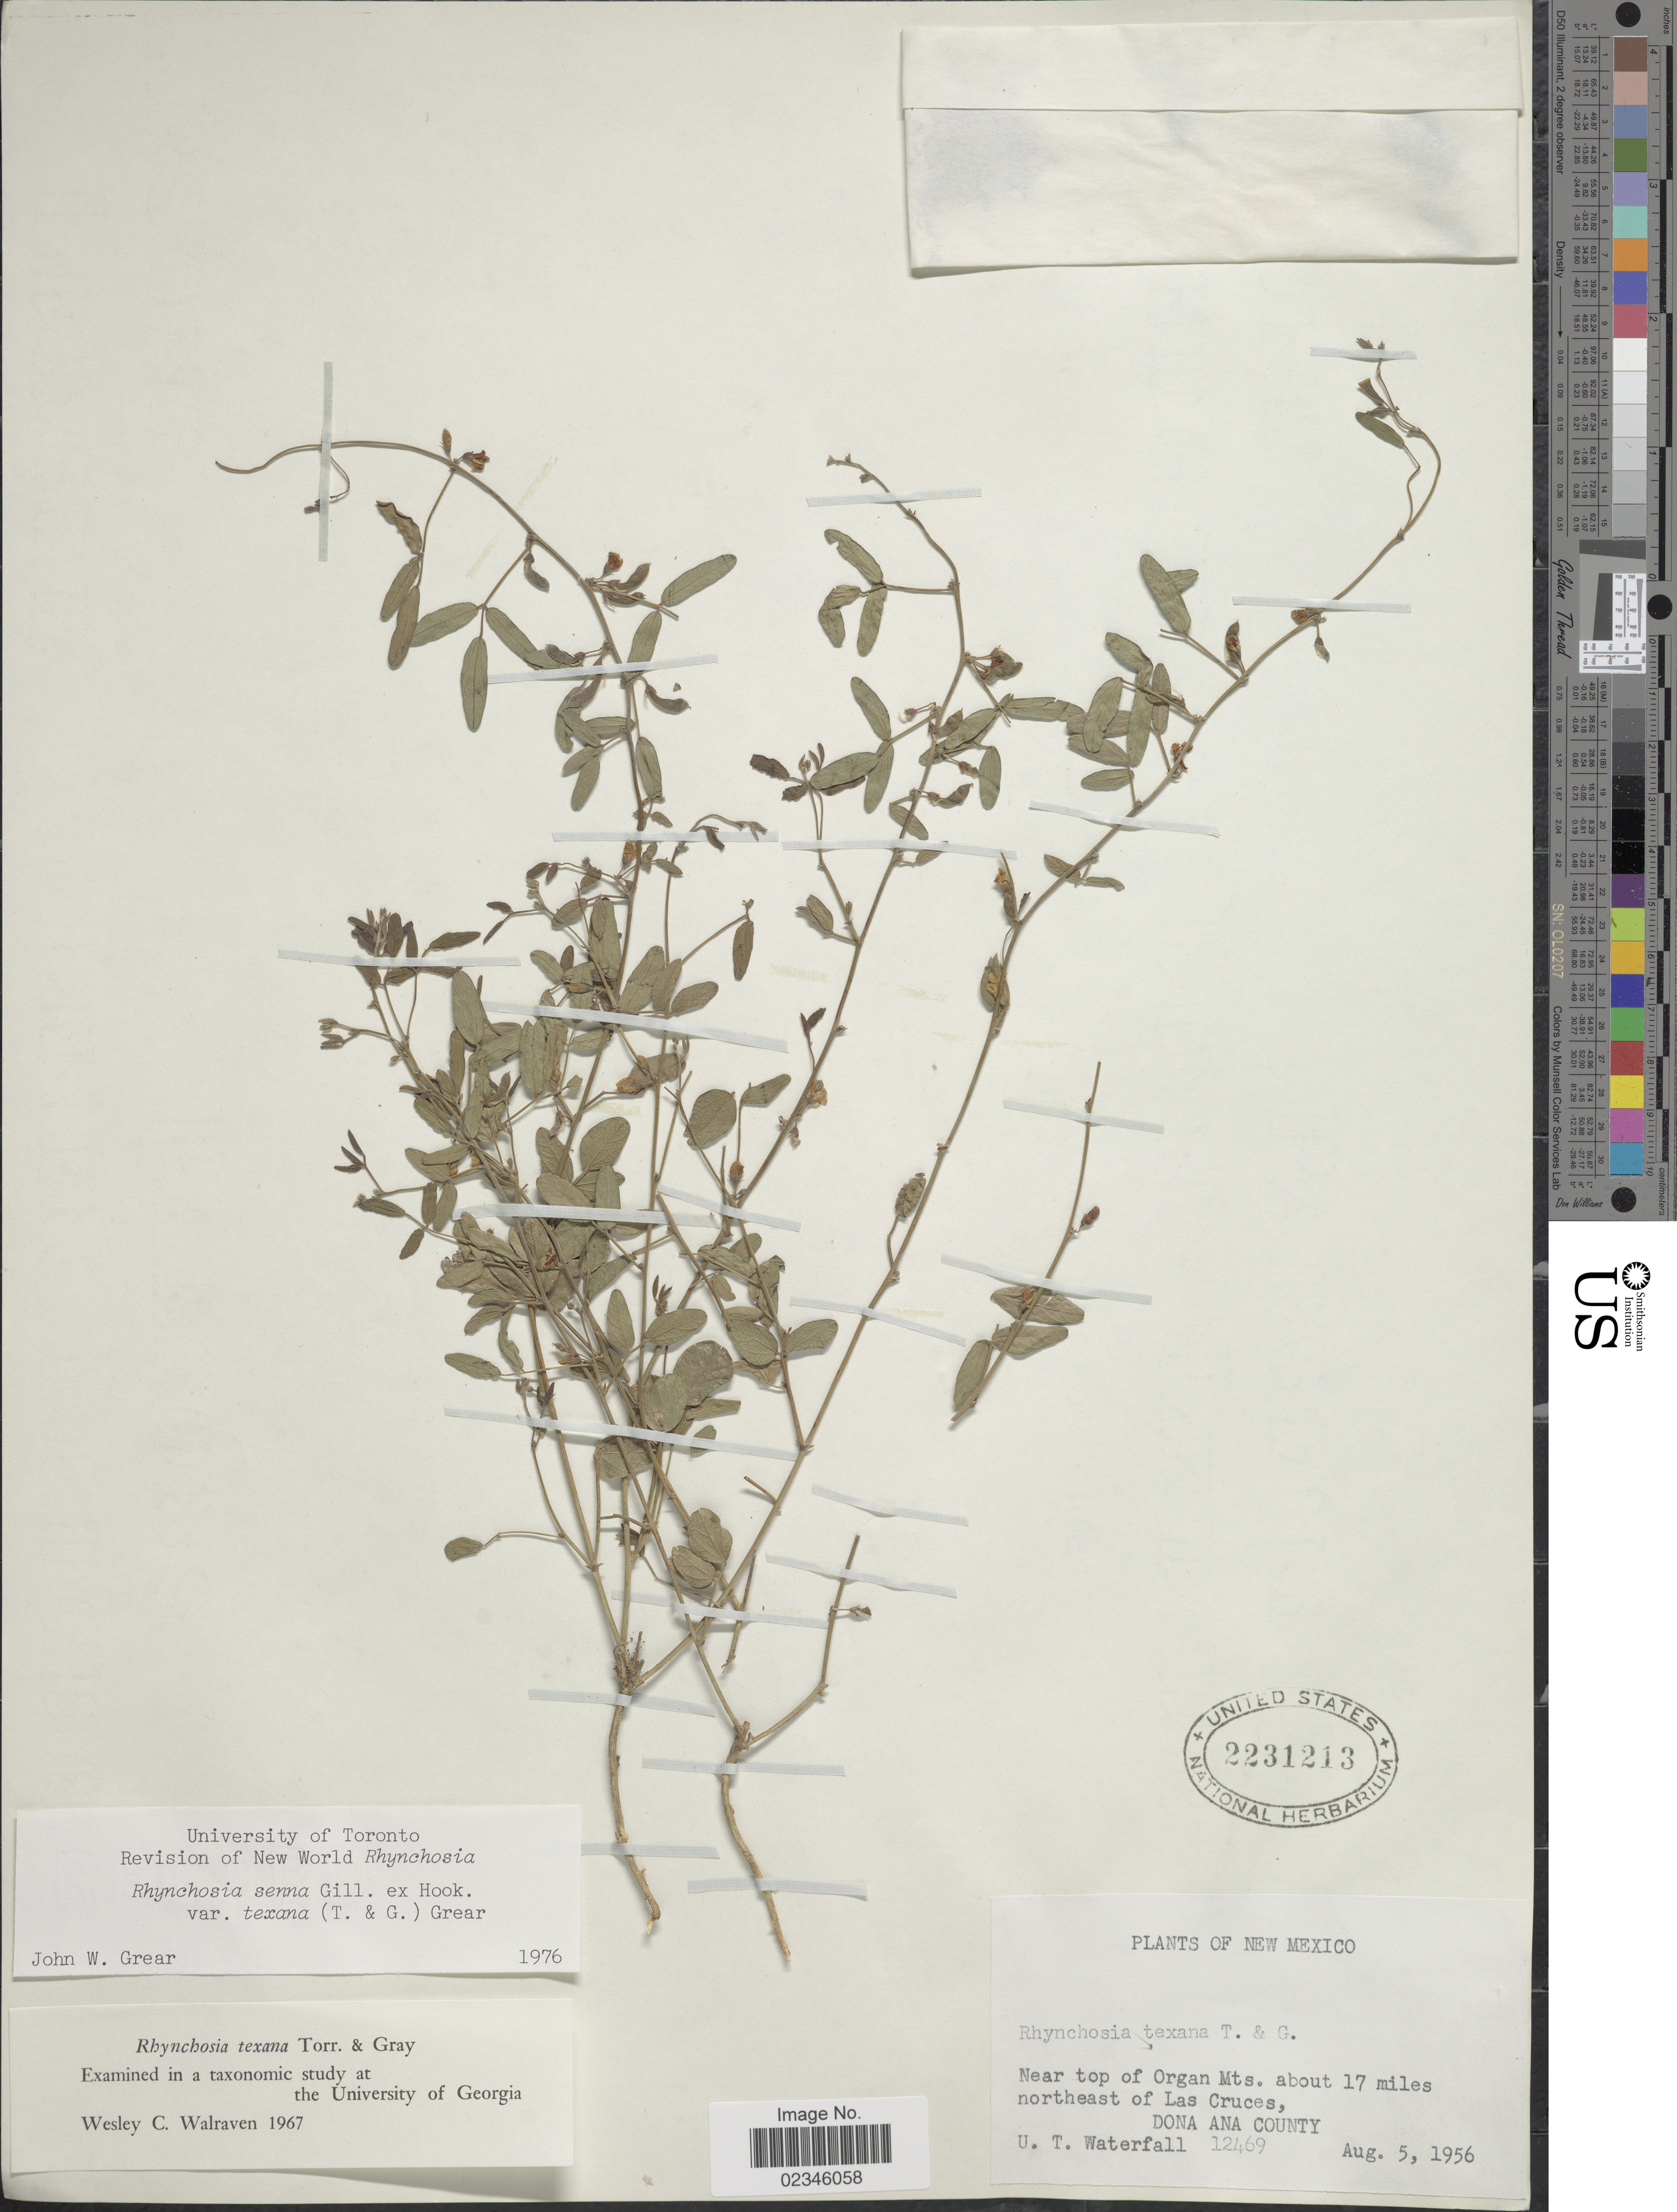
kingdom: Plantae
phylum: Tracheophyta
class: Magnoliopsida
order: Fabales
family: Fabaceae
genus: Rhynchosia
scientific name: Rhynchosia senna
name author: Gillies ex Hook.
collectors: U. T. Waterfall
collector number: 12469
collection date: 1956-08-05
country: United States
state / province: New Mexico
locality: Near top of Organ Mts., about 17 miles northeast of Las Cruces, Dona Ana County.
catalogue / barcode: US 2231213